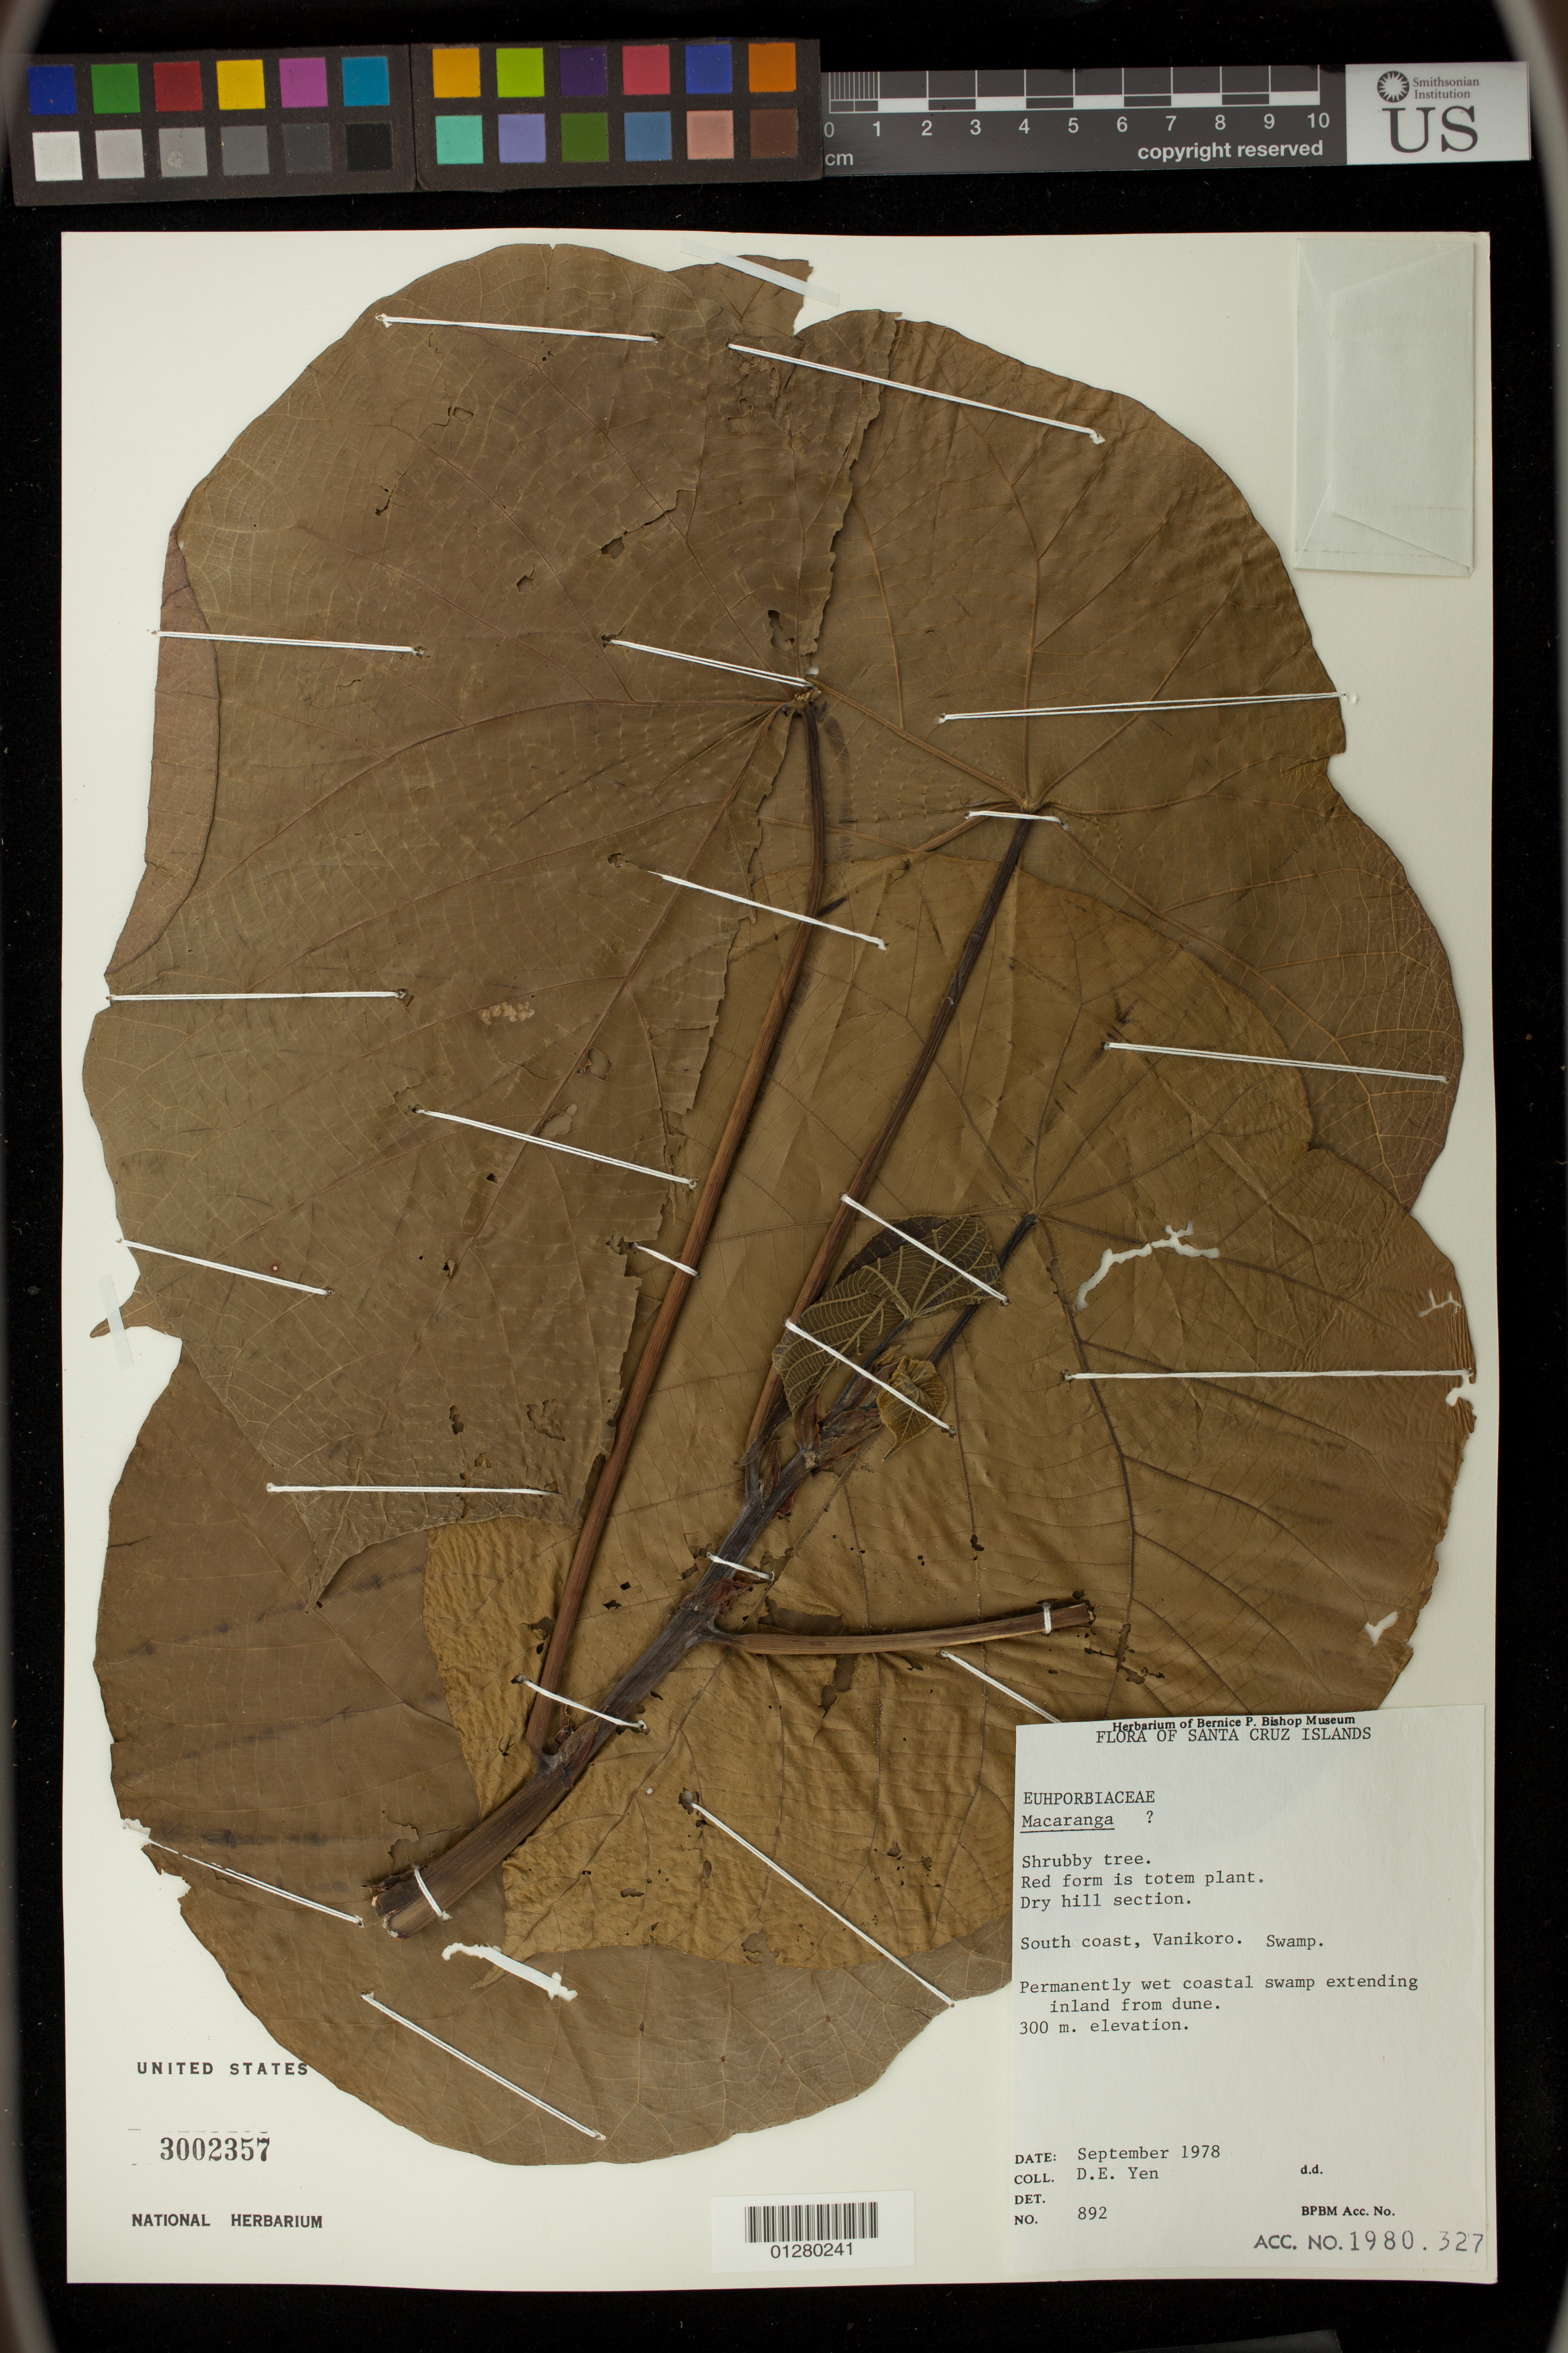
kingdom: Plantae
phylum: Tracheophyta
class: Magnoliopsida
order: Malpighiales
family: Euphorbiaceae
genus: Macaranga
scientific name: Macaranga sp.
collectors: D. Yen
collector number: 892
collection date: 1978-09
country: Solomon Islands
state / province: Temotu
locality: South Coast,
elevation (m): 300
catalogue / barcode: US 3002357